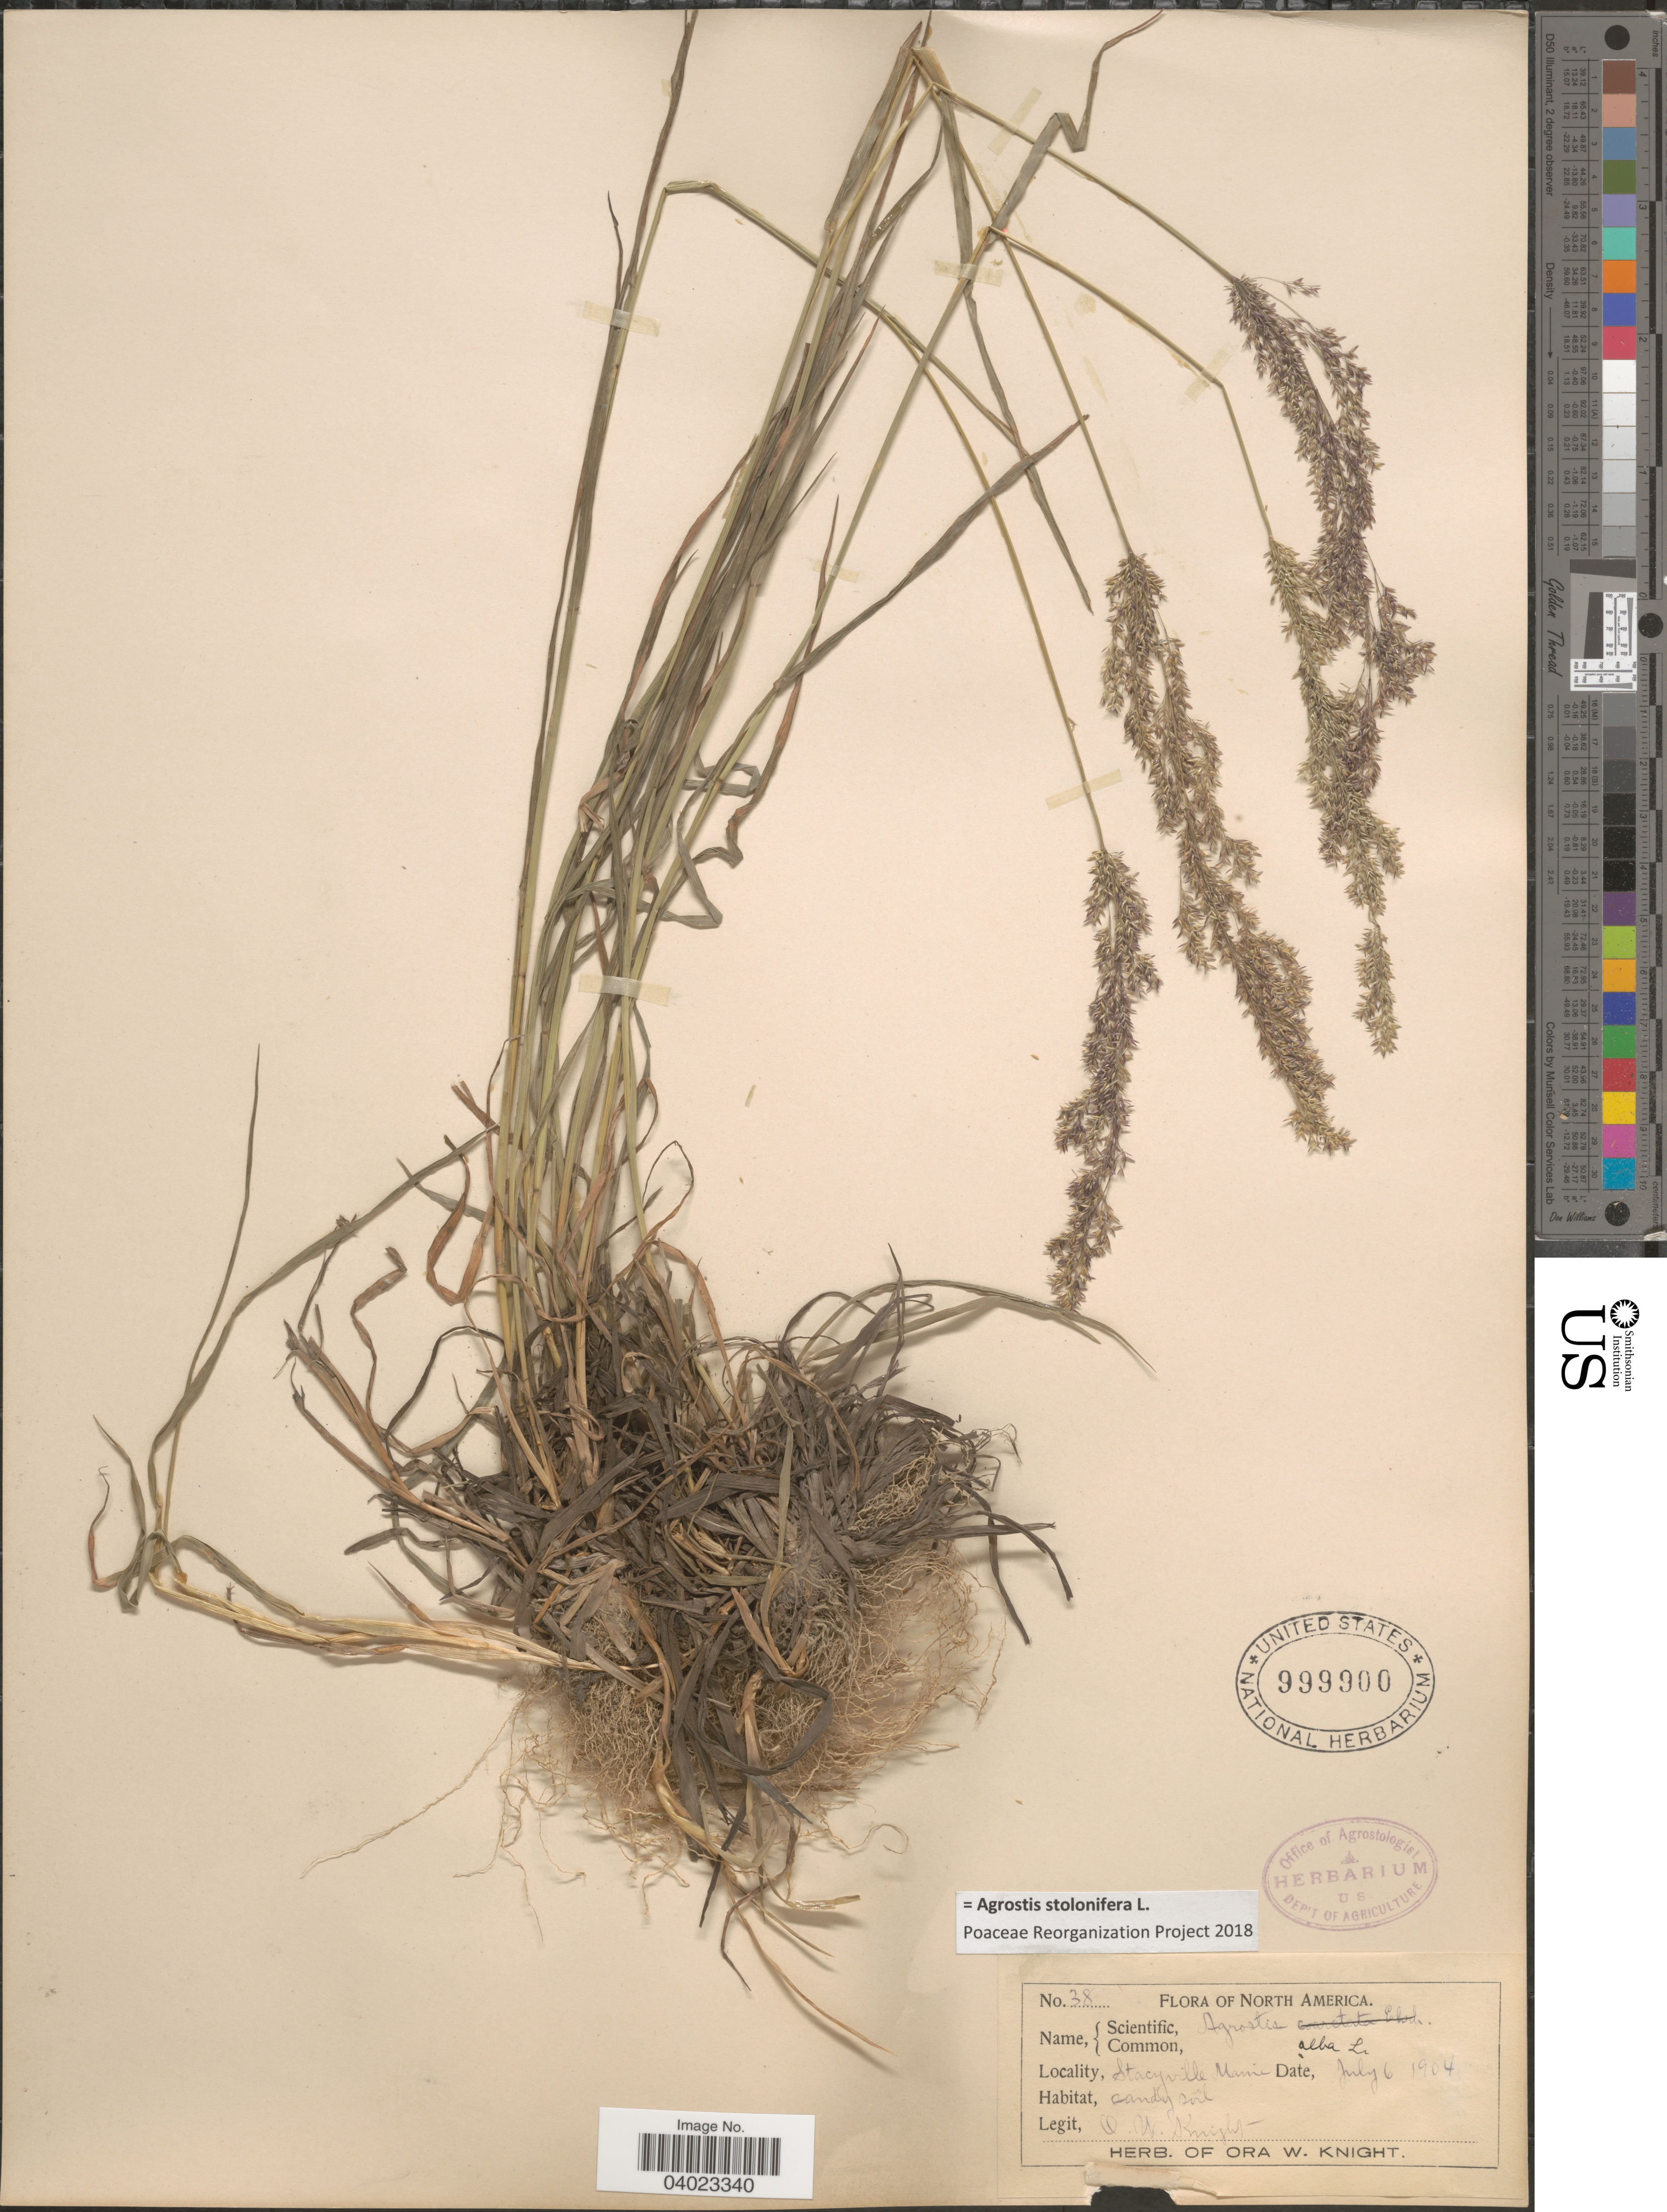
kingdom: Plantae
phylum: Tracheophyta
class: Liliopsida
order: Poales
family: Poaceae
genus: Agrostis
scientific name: Agrostis stolonifera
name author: L.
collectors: O. Knight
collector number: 38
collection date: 1904-07-06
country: United States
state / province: Maine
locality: Stacyville.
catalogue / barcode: US 999900